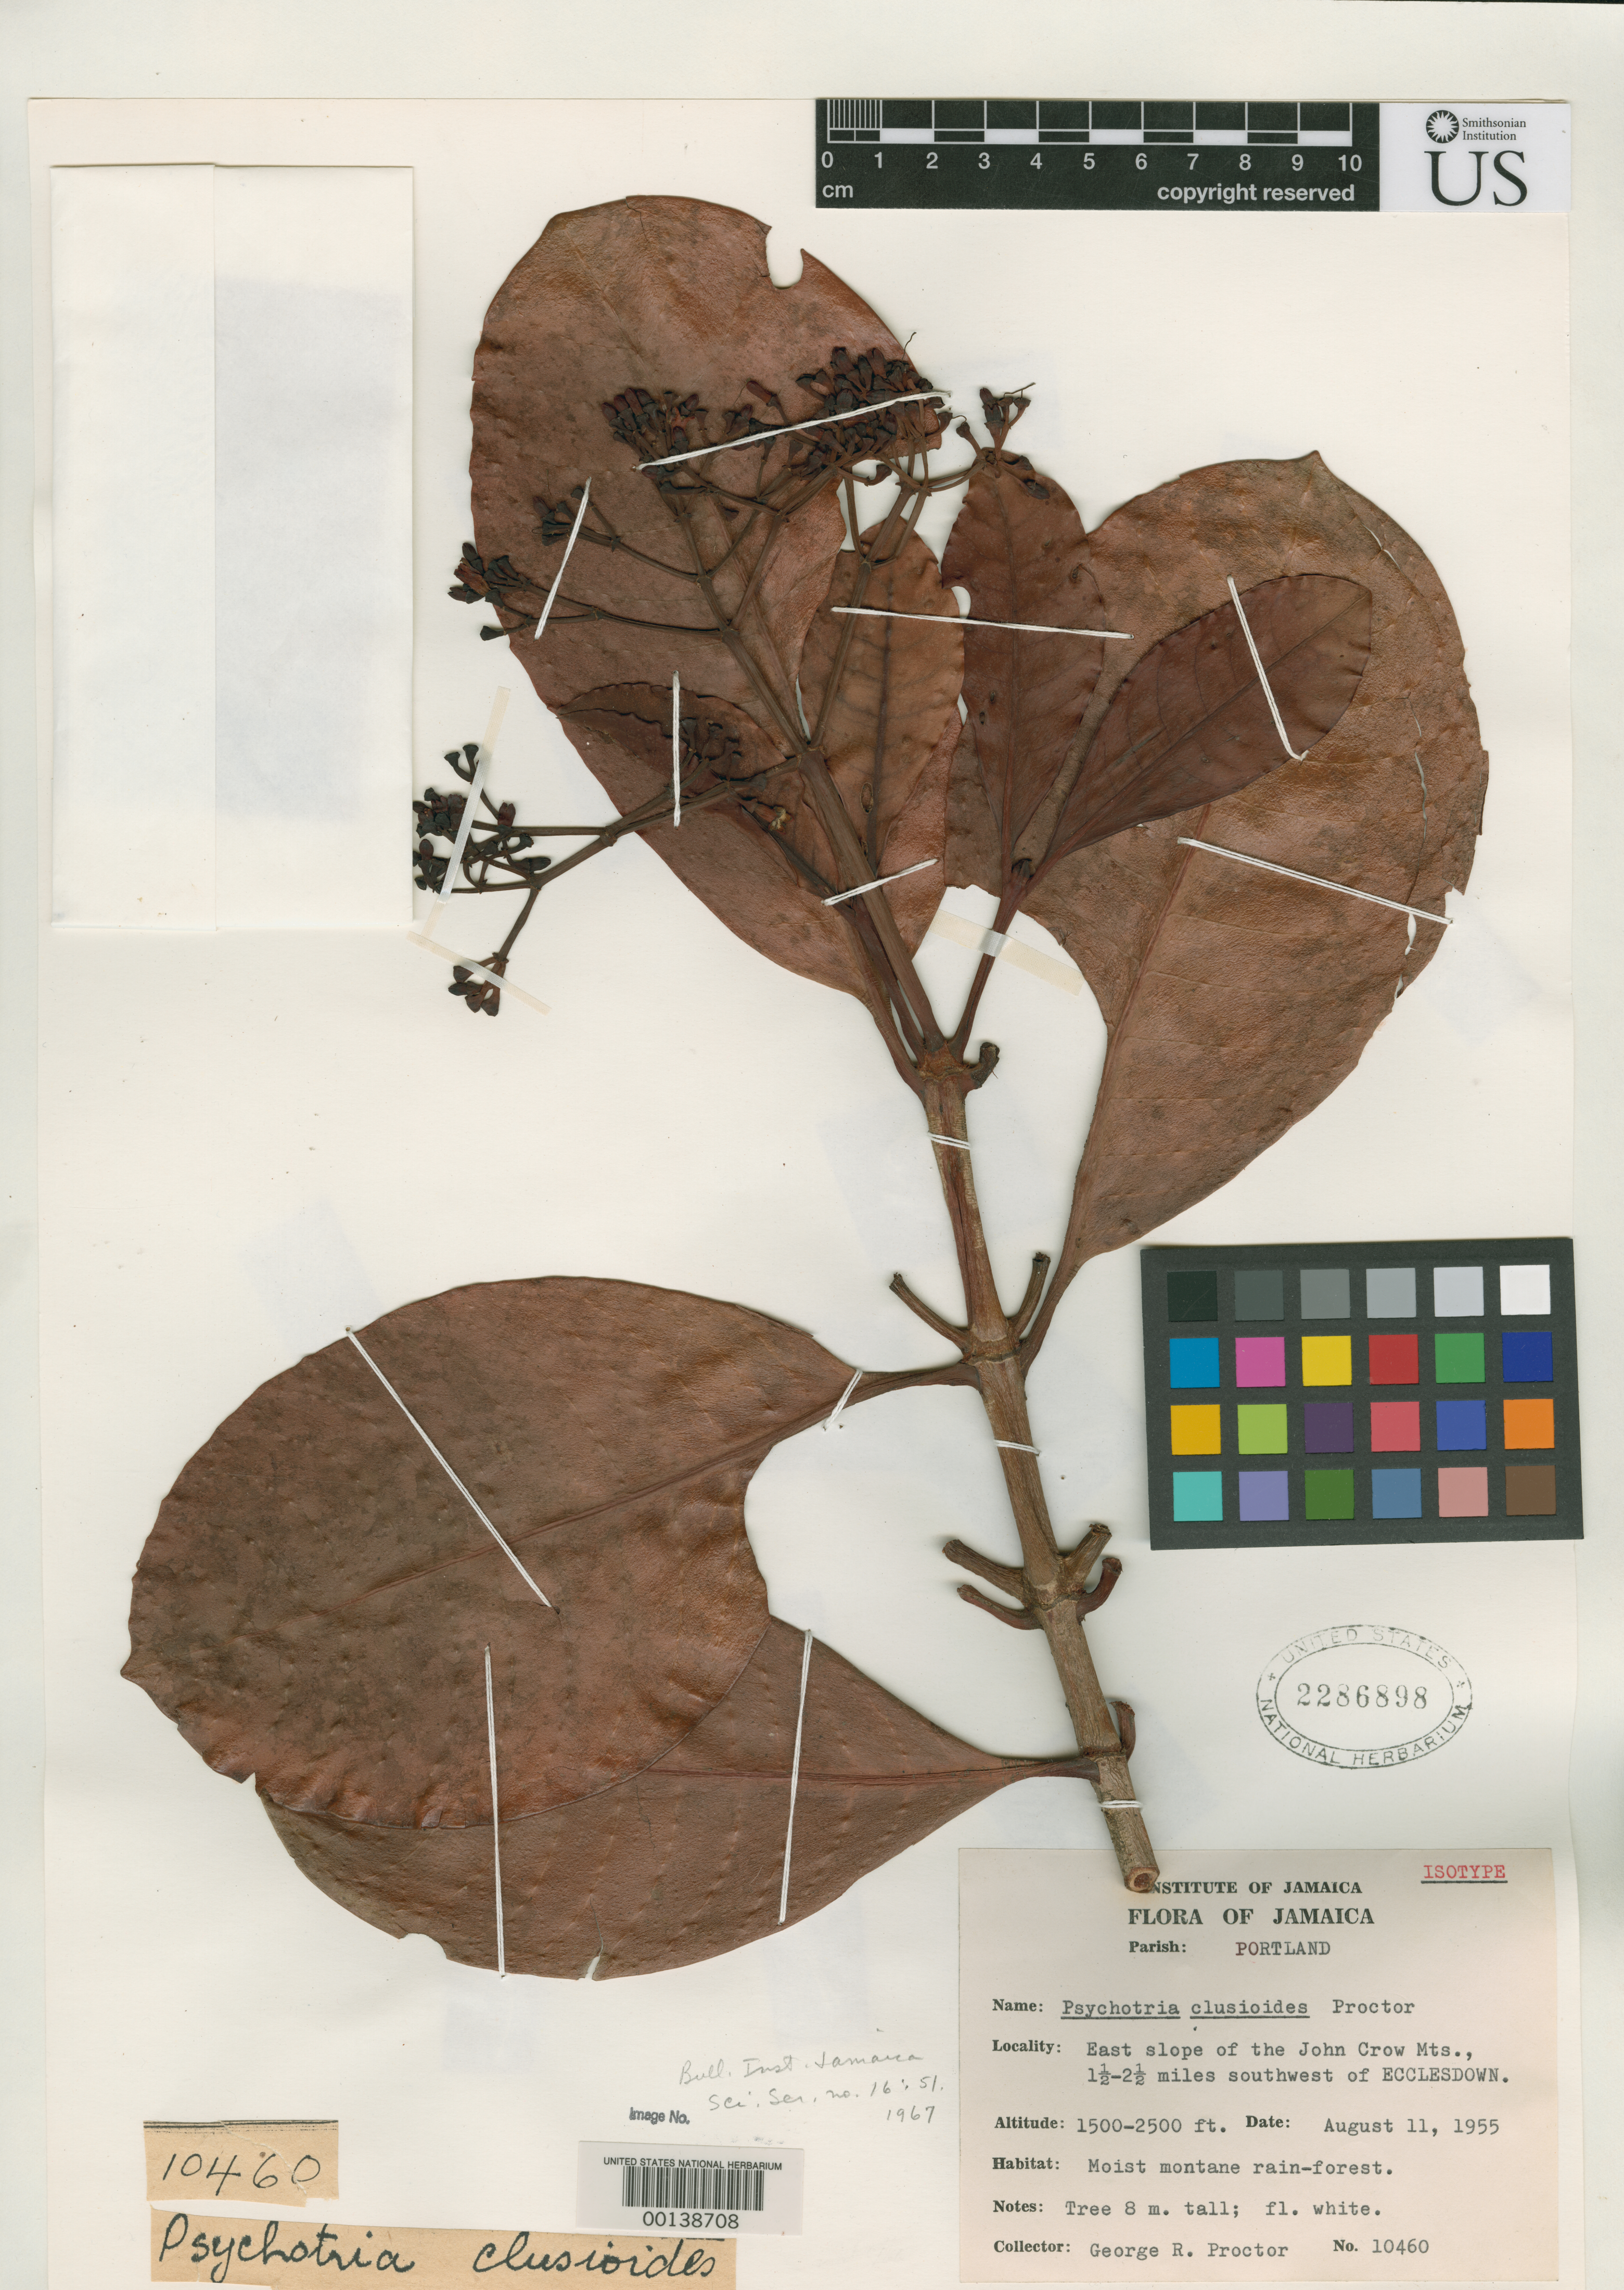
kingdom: Plantae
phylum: Tracheophyta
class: Magnoliopsida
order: Gentianales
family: Rubiaceae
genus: Psychotria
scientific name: Psychotria clusioides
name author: Proctor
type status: Isotype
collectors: G. R. Proctor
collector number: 10460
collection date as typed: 11 Aug 1955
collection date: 1955-08-11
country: Jamaica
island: Greater Antilles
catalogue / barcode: US 2286898